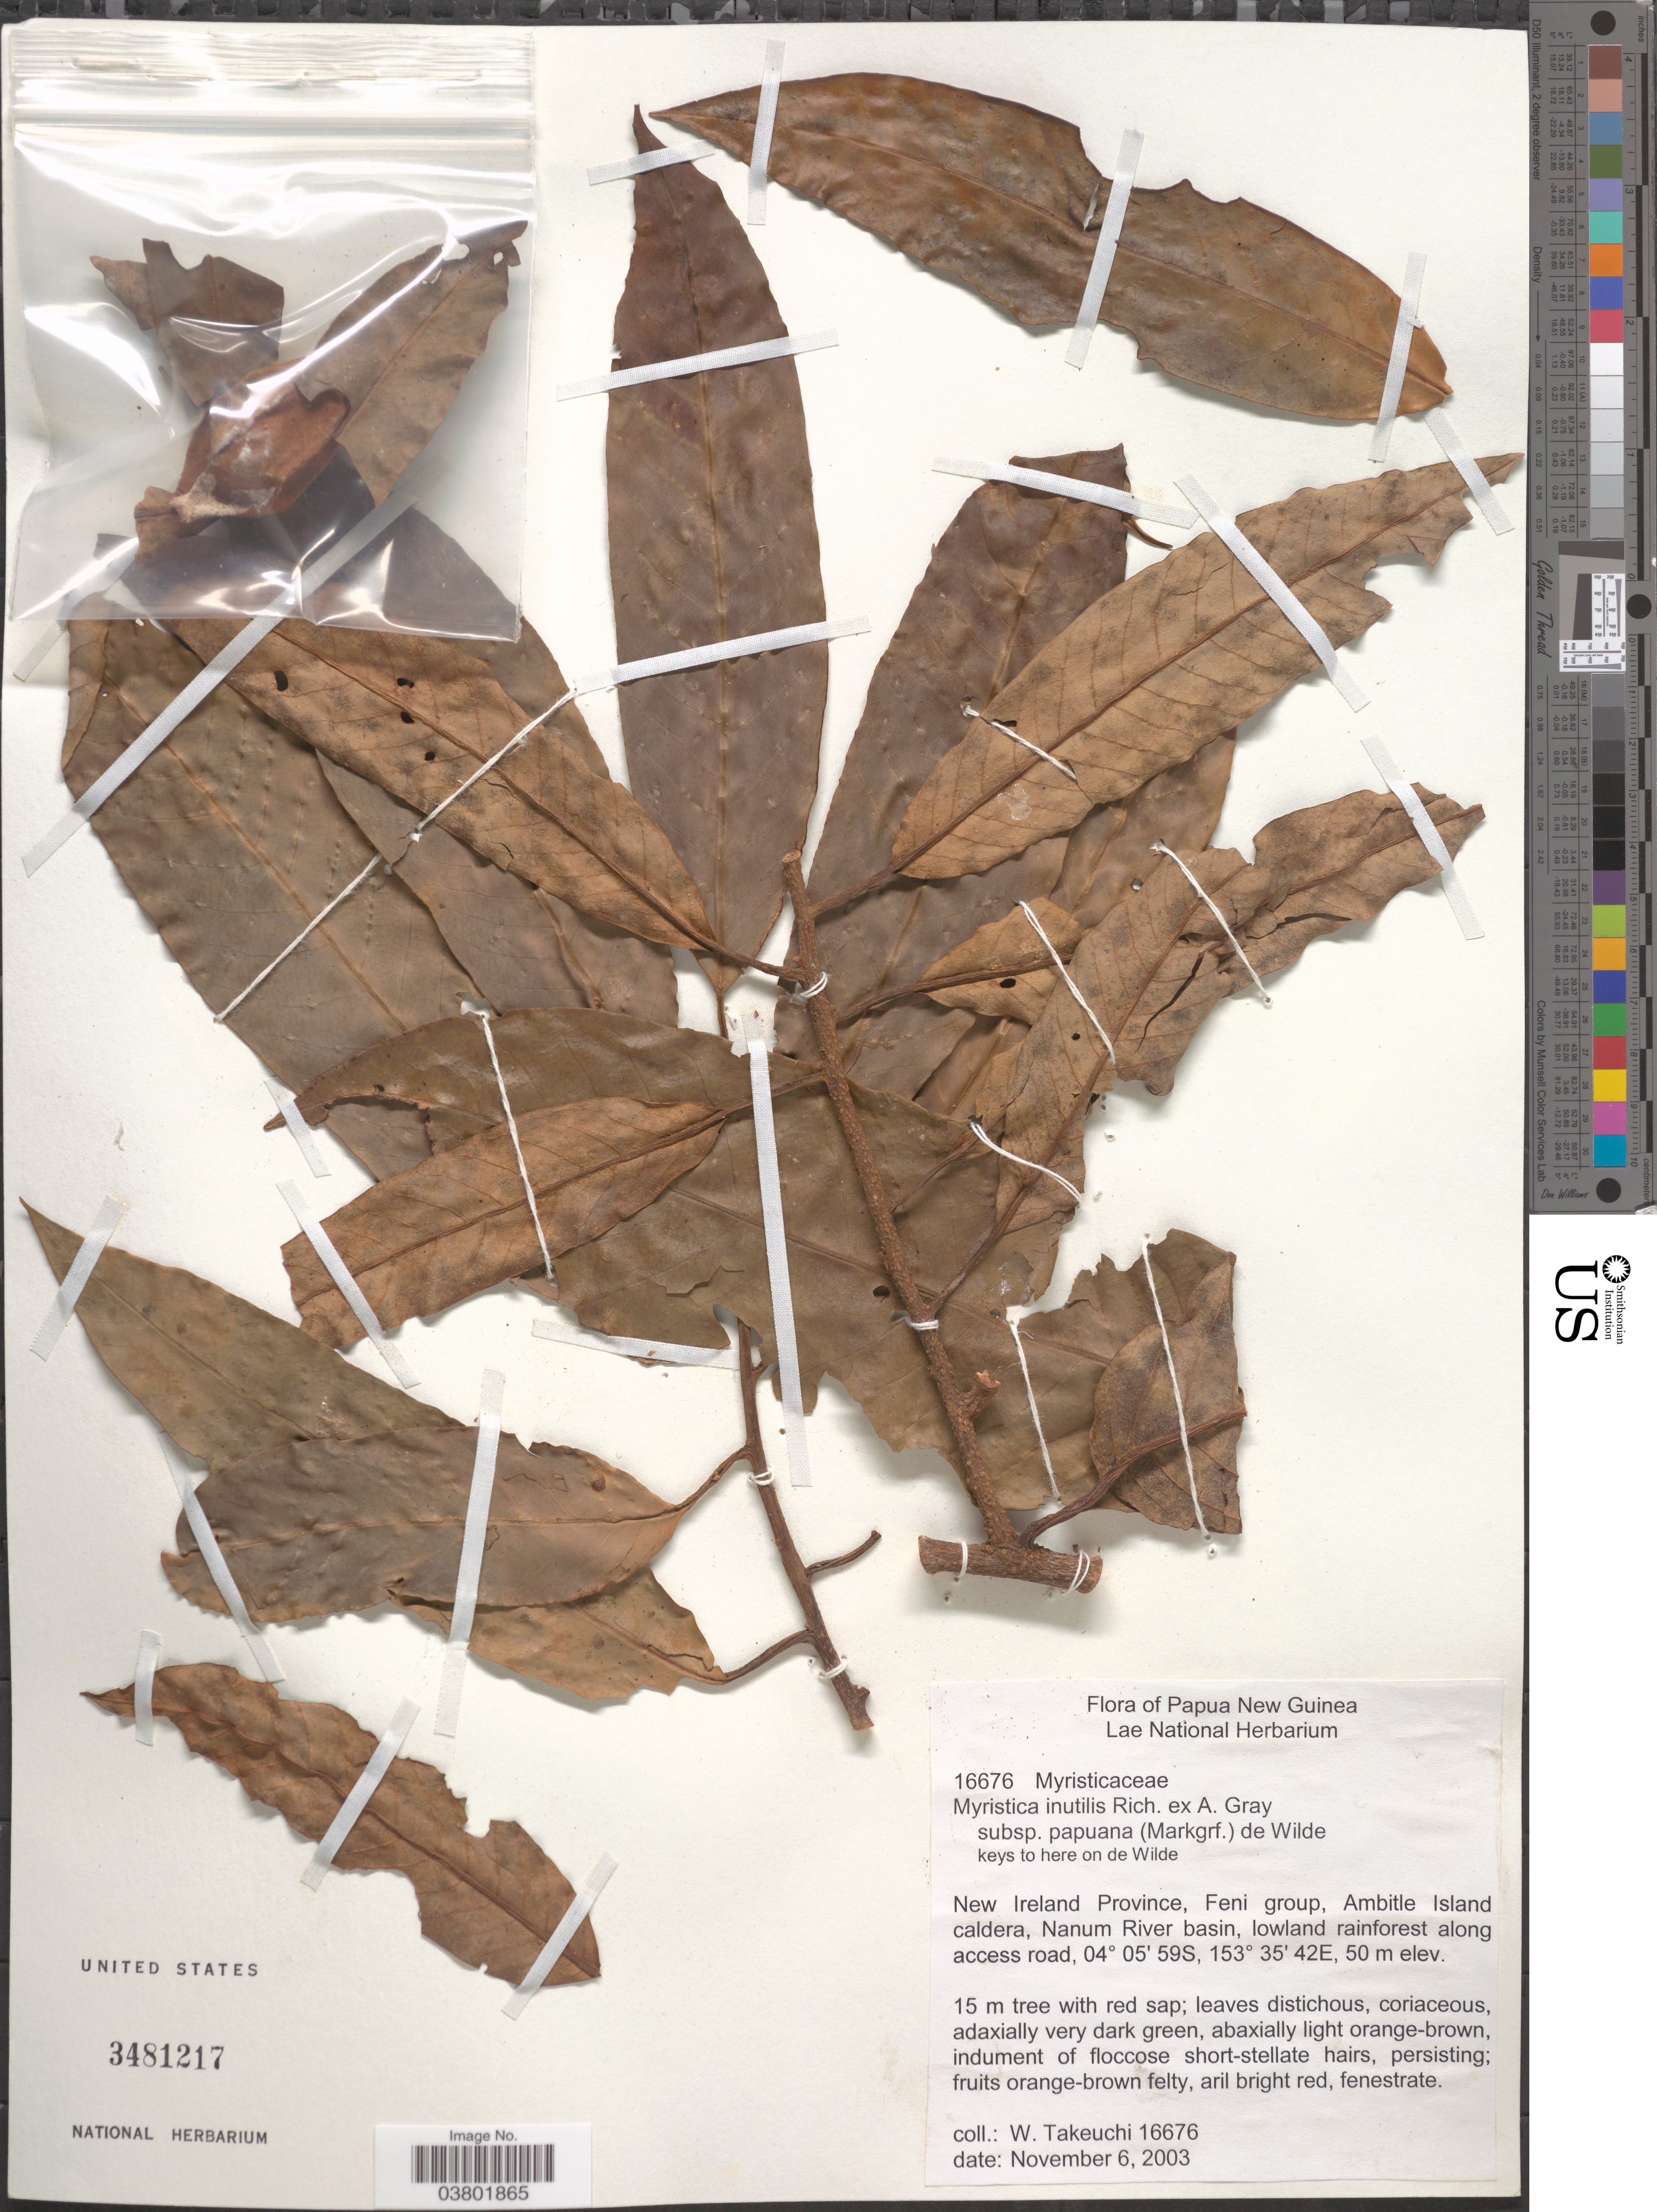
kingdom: Plantae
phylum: Tracheophyta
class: Magnoliopsida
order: Magnoliales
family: Myristicaceae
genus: Myristica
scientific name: Myristica inutilis subsp. papuana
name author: (Markgr.) W.J. de Wilde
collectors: W. Takeuchi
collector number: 16676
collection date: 2003-11-06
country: Papua New Guinea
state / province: New Ireland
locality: Feni group, Ambitle Island caldera, Nanum River basin, lowland rainforest along access road.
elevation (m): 50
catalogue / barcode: US 3481217